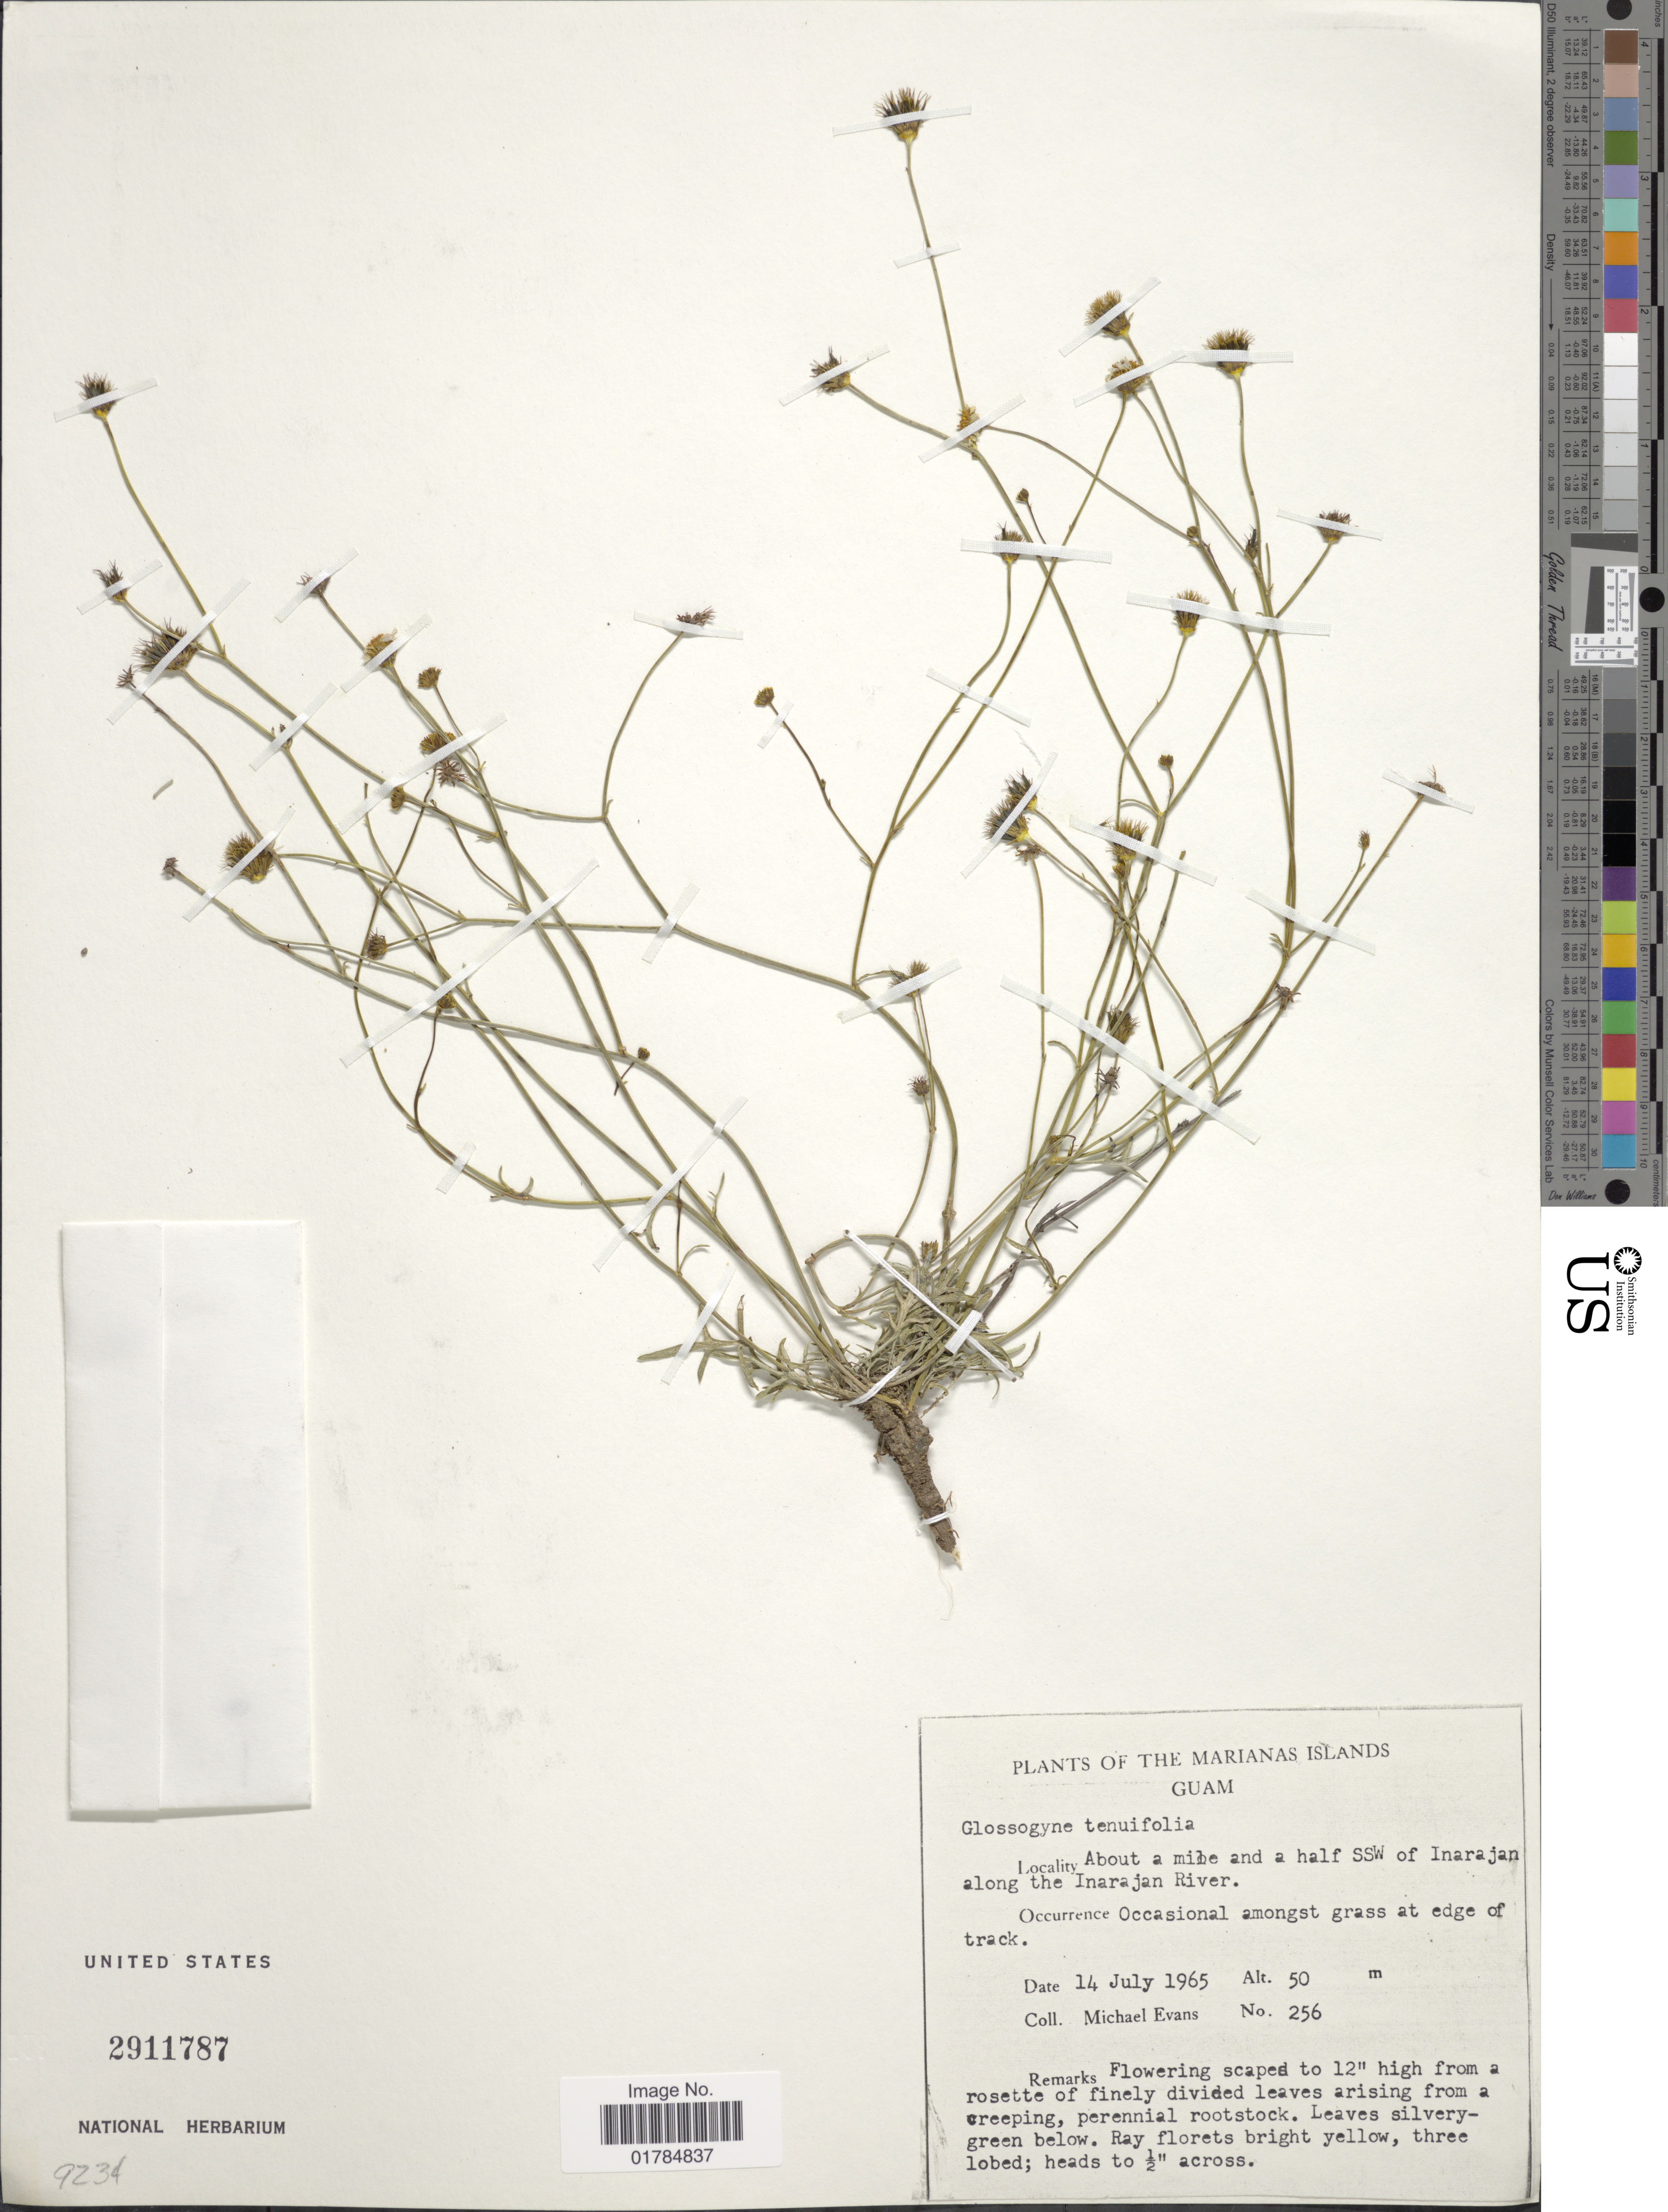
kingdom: Plantae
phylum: Tracheophyta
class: Magnoliopsida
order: Asterales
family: Asteraceae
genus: Glossogyne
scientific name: Glossogyne tenuifolia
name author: (Labill.)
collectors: M. Evans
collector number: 256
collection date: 1965-07-14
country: Guam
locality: Marianas Islands, About 1 mile and a half SSW of Inarajan along the Inarajan River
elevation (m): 50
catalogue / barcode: US 2911787